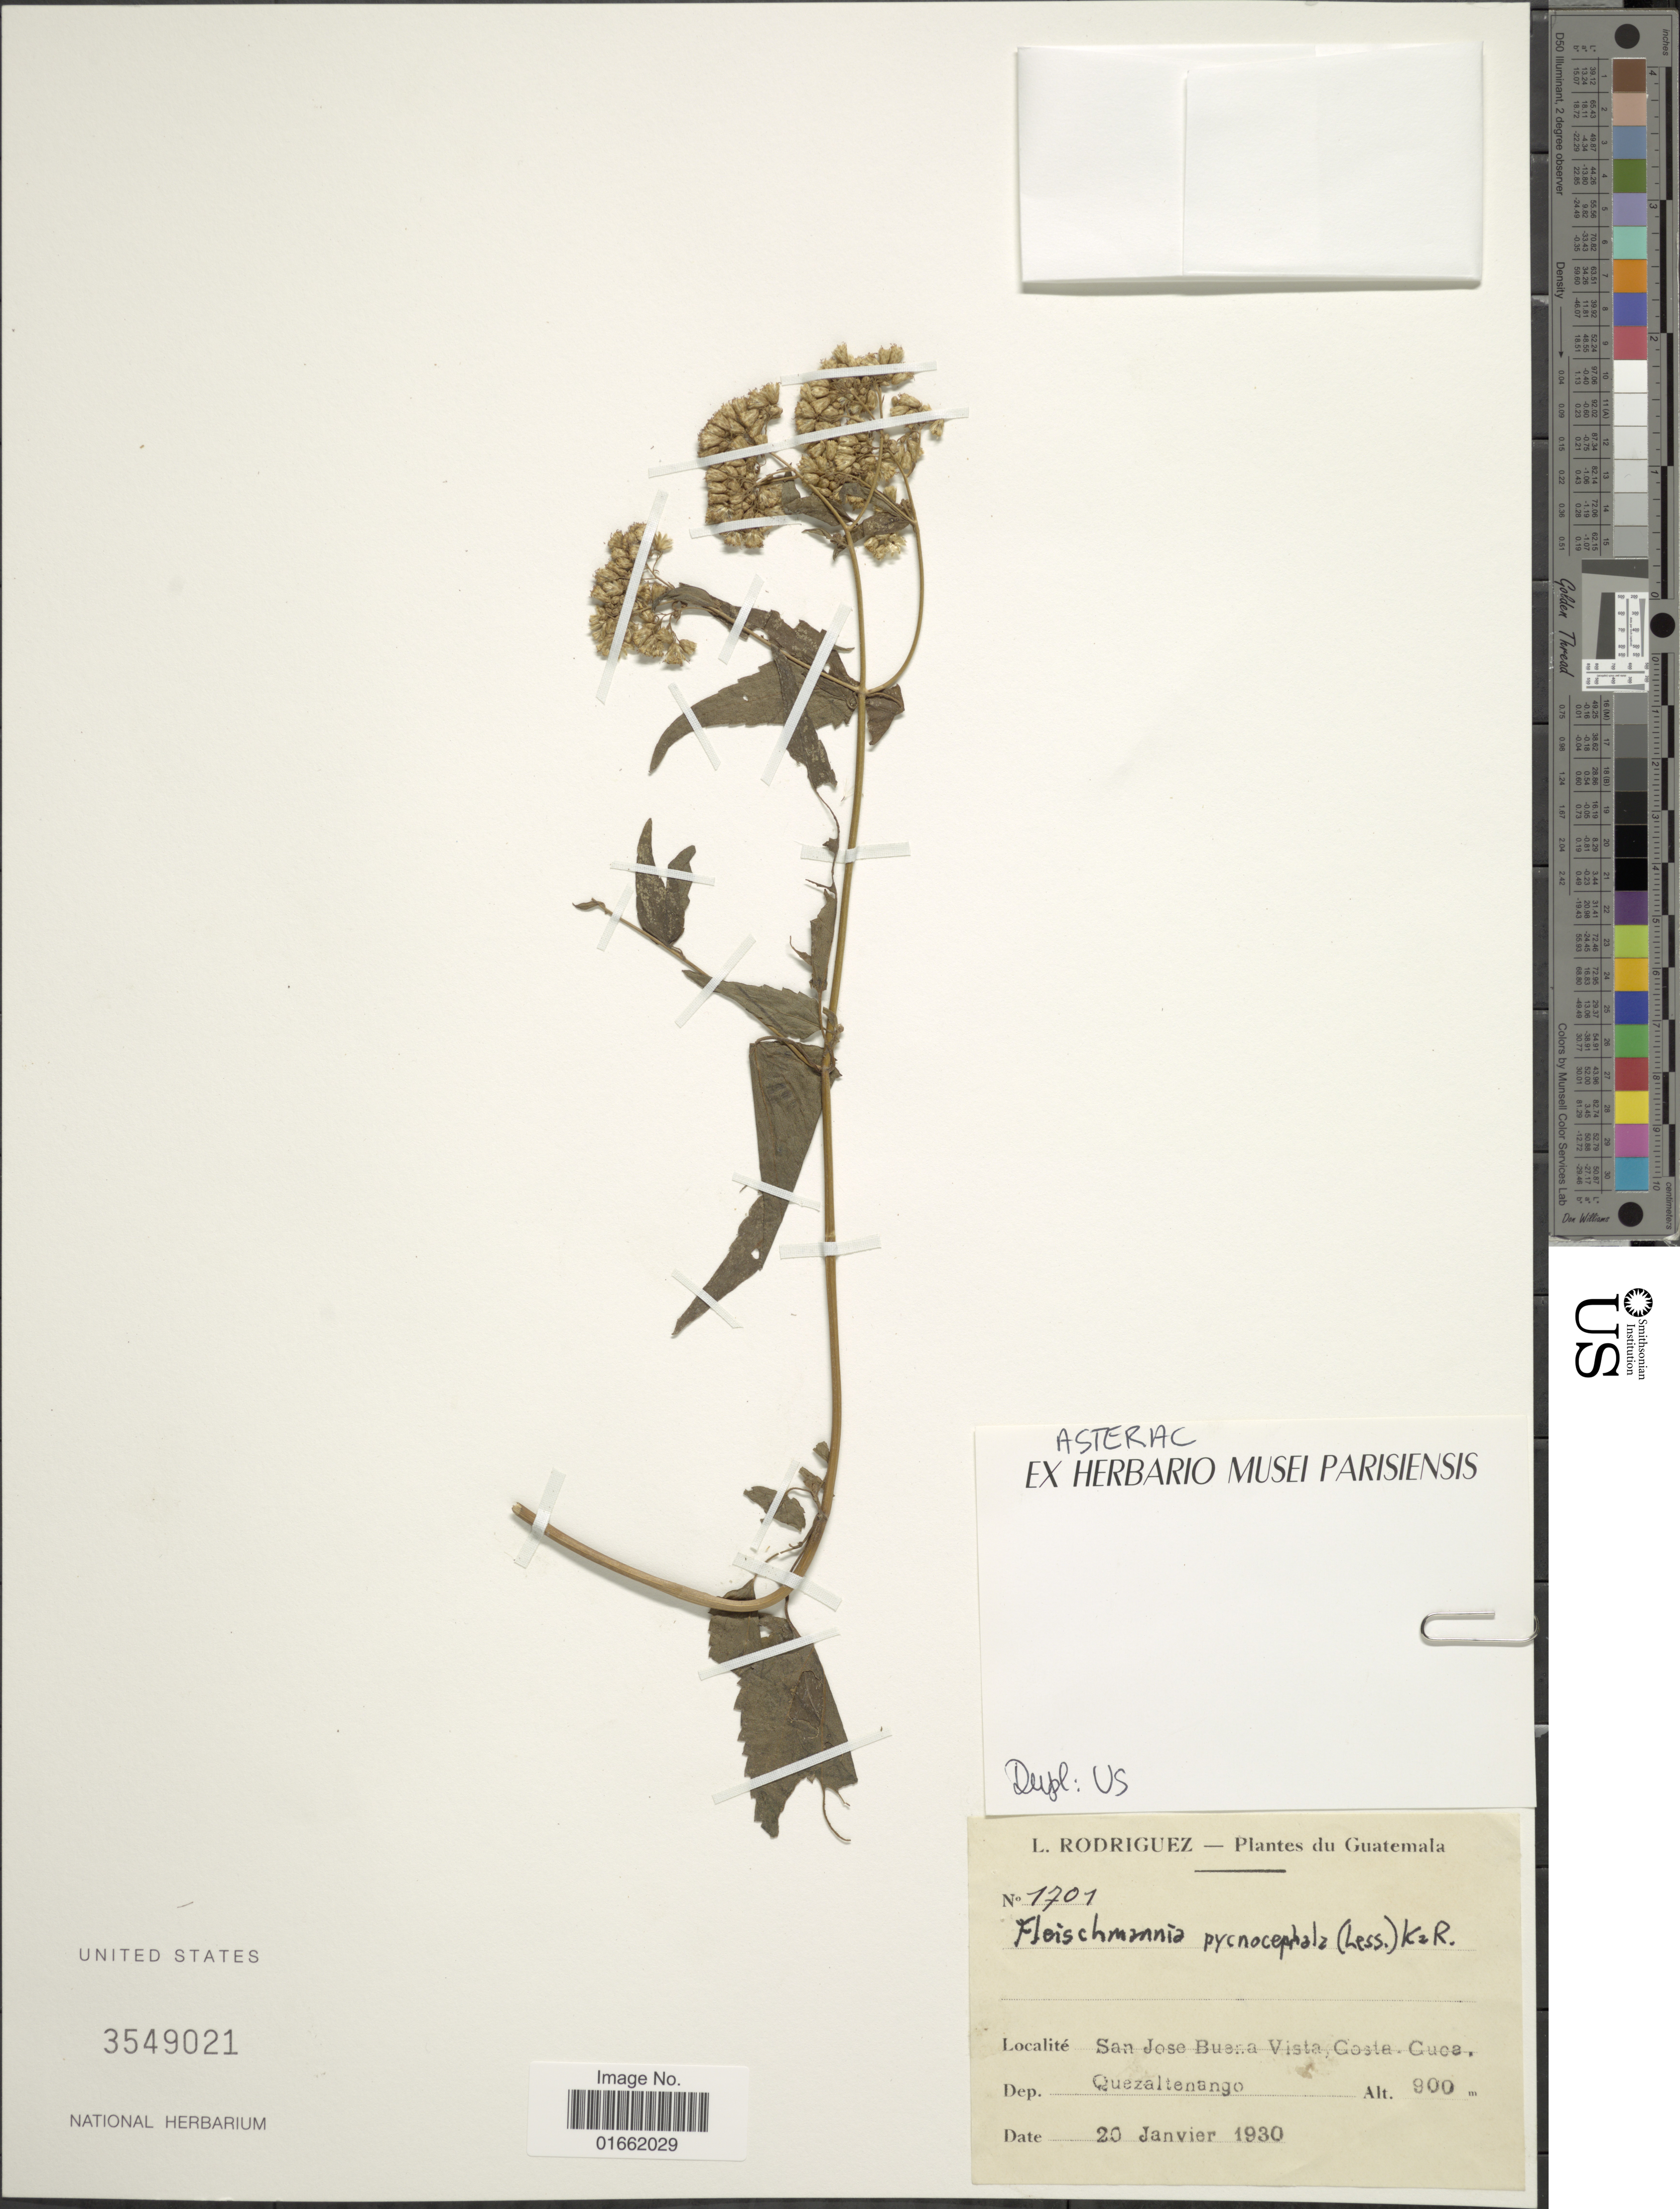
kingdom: Plantae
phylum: Tracheophyta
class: Magnoliopsida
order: Asterales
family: Asteraceae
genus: Fleischmannia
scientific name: Fleischmannia pycnocephaloides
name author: (B.L. Rob.) R.M. King & H. Rob.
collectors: L. Rodriguez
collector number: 1701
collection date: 1930-01-20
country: Guatemala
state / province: Quetzaltenango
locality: San Jose Buena Vista, Costa Cuca. Dep. Quezaltenango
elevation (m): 900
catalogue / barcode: US 3549021